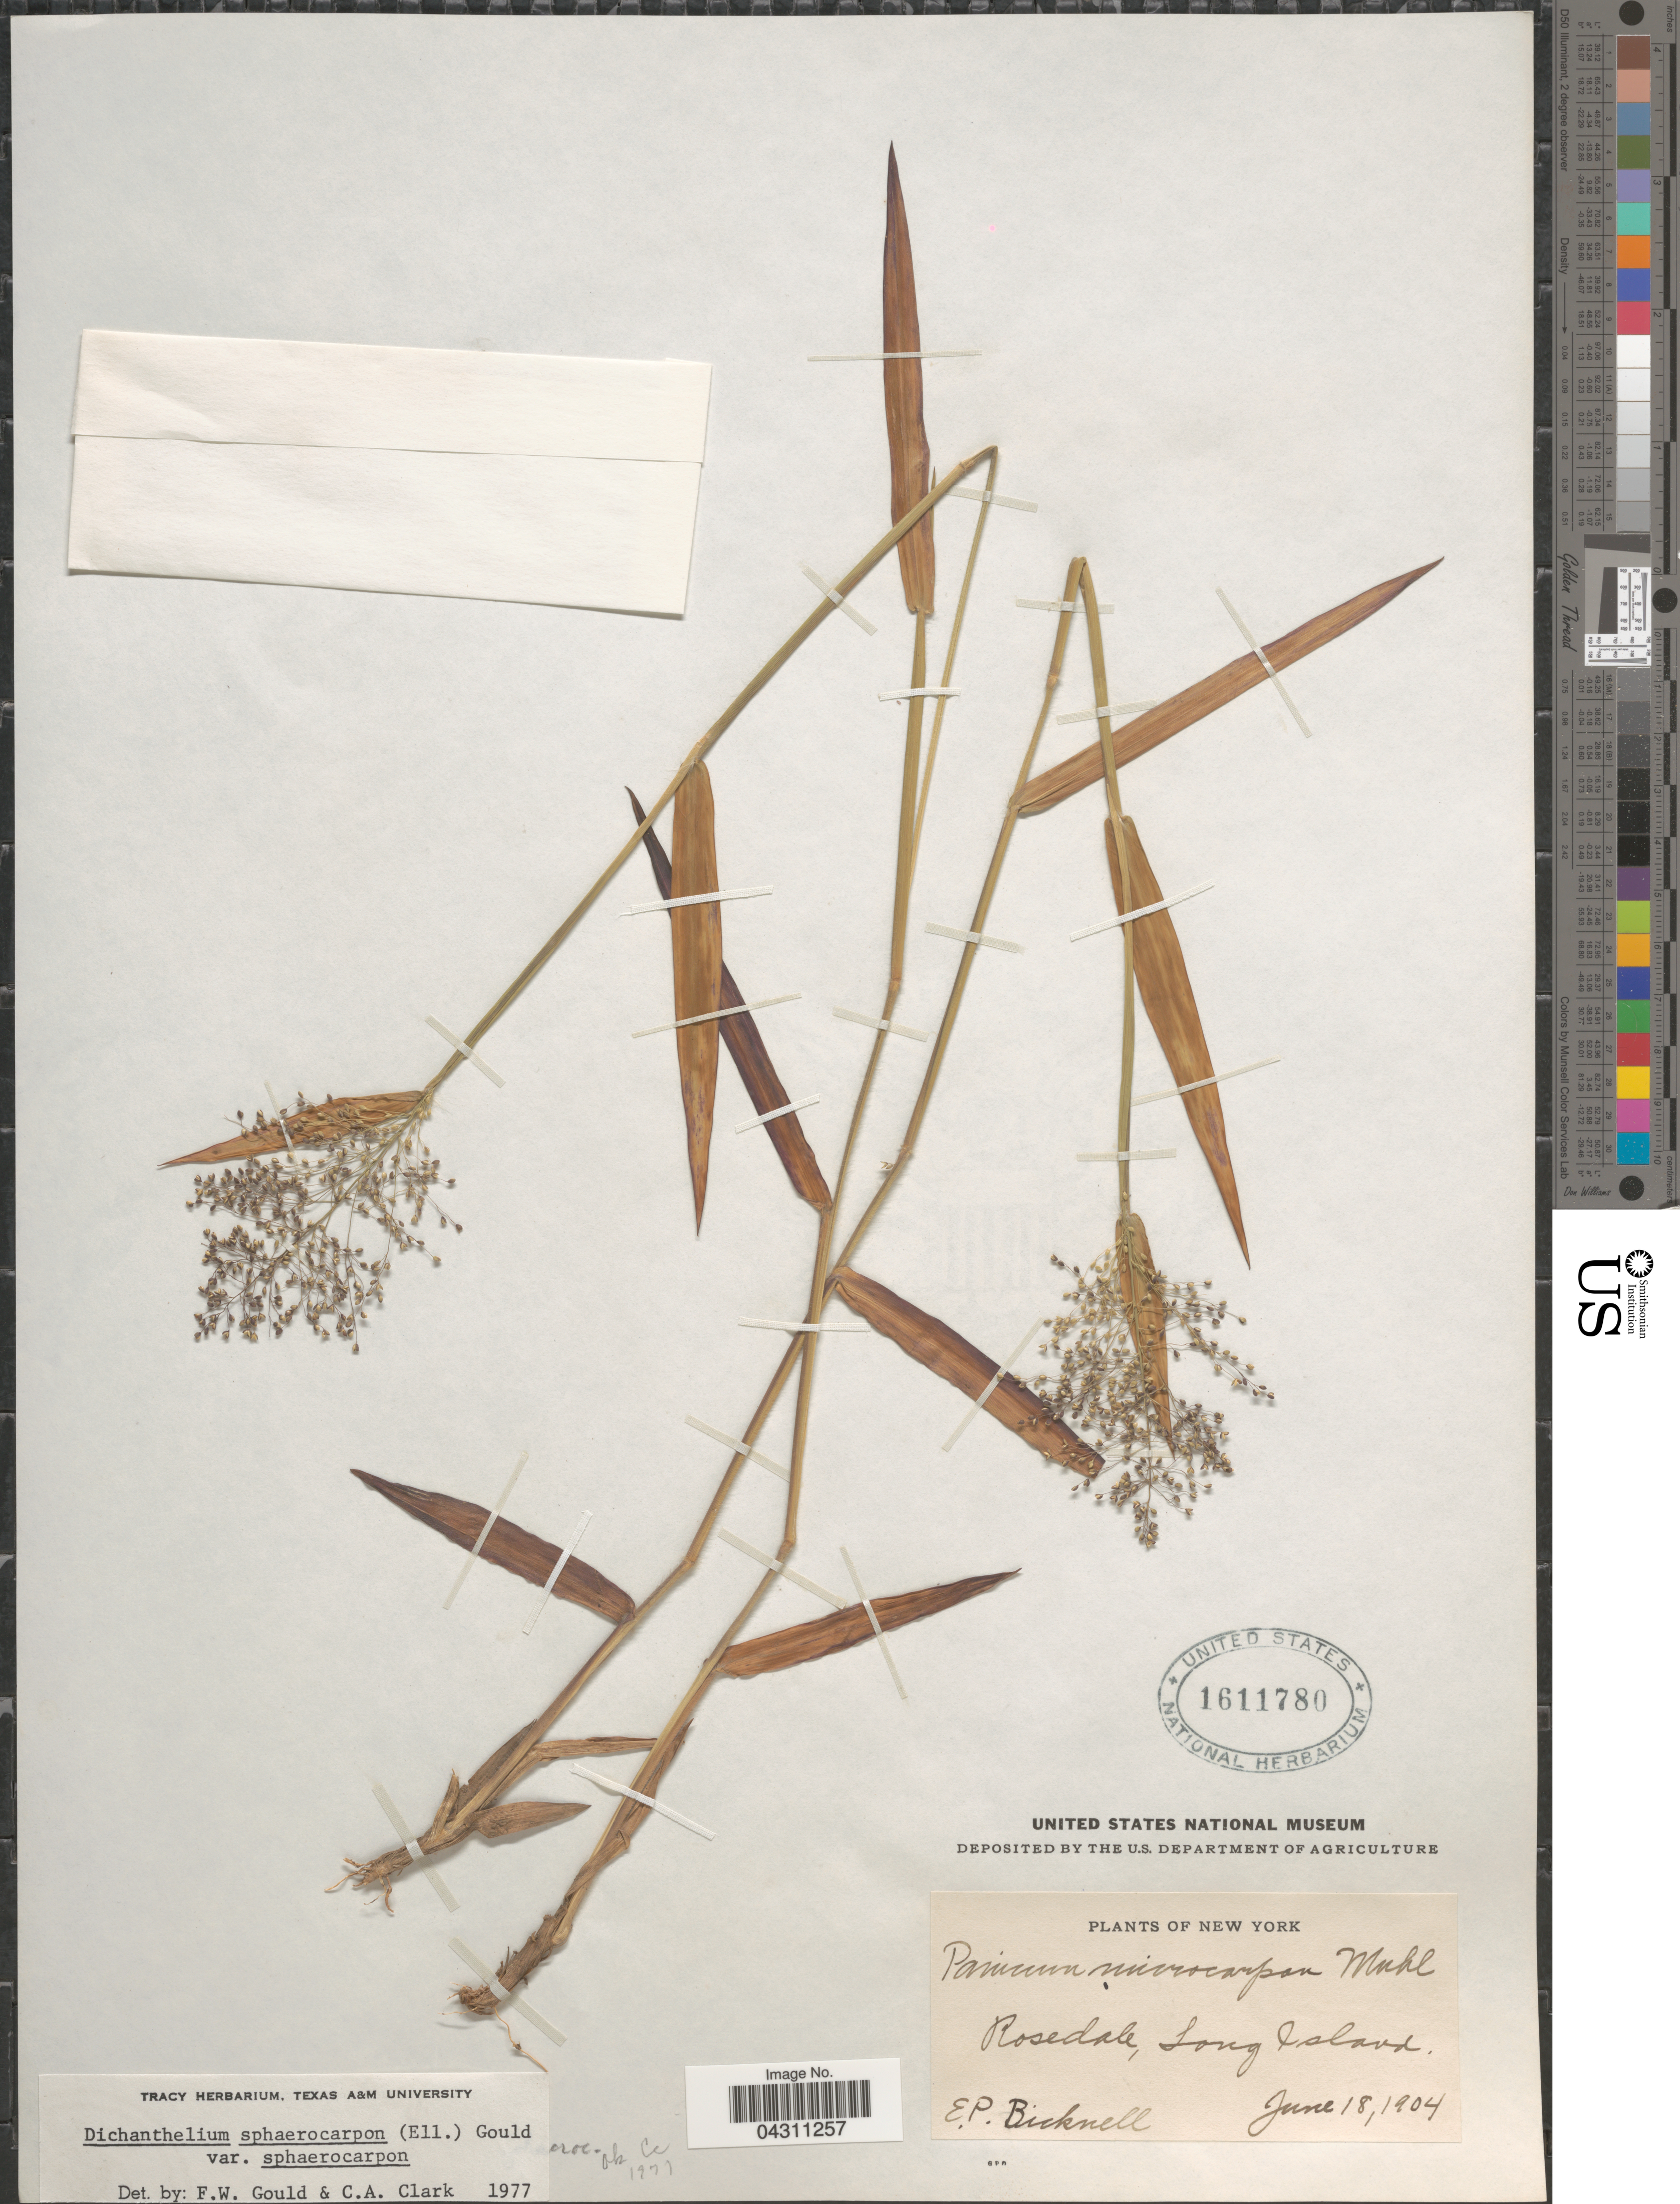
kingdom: Plantae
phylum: Tracheophyta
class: Liliopsida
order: Poales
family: Poaceae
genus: Dichanthelium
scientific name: Dichanthelium sphaerocarpon var. sphaerocarpon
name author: (Elliott) Gould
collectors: E. P. Bicknell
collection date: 1904-06-18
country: United States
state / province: New York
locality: Rosedale, Long Island.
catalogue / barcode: US 1611780